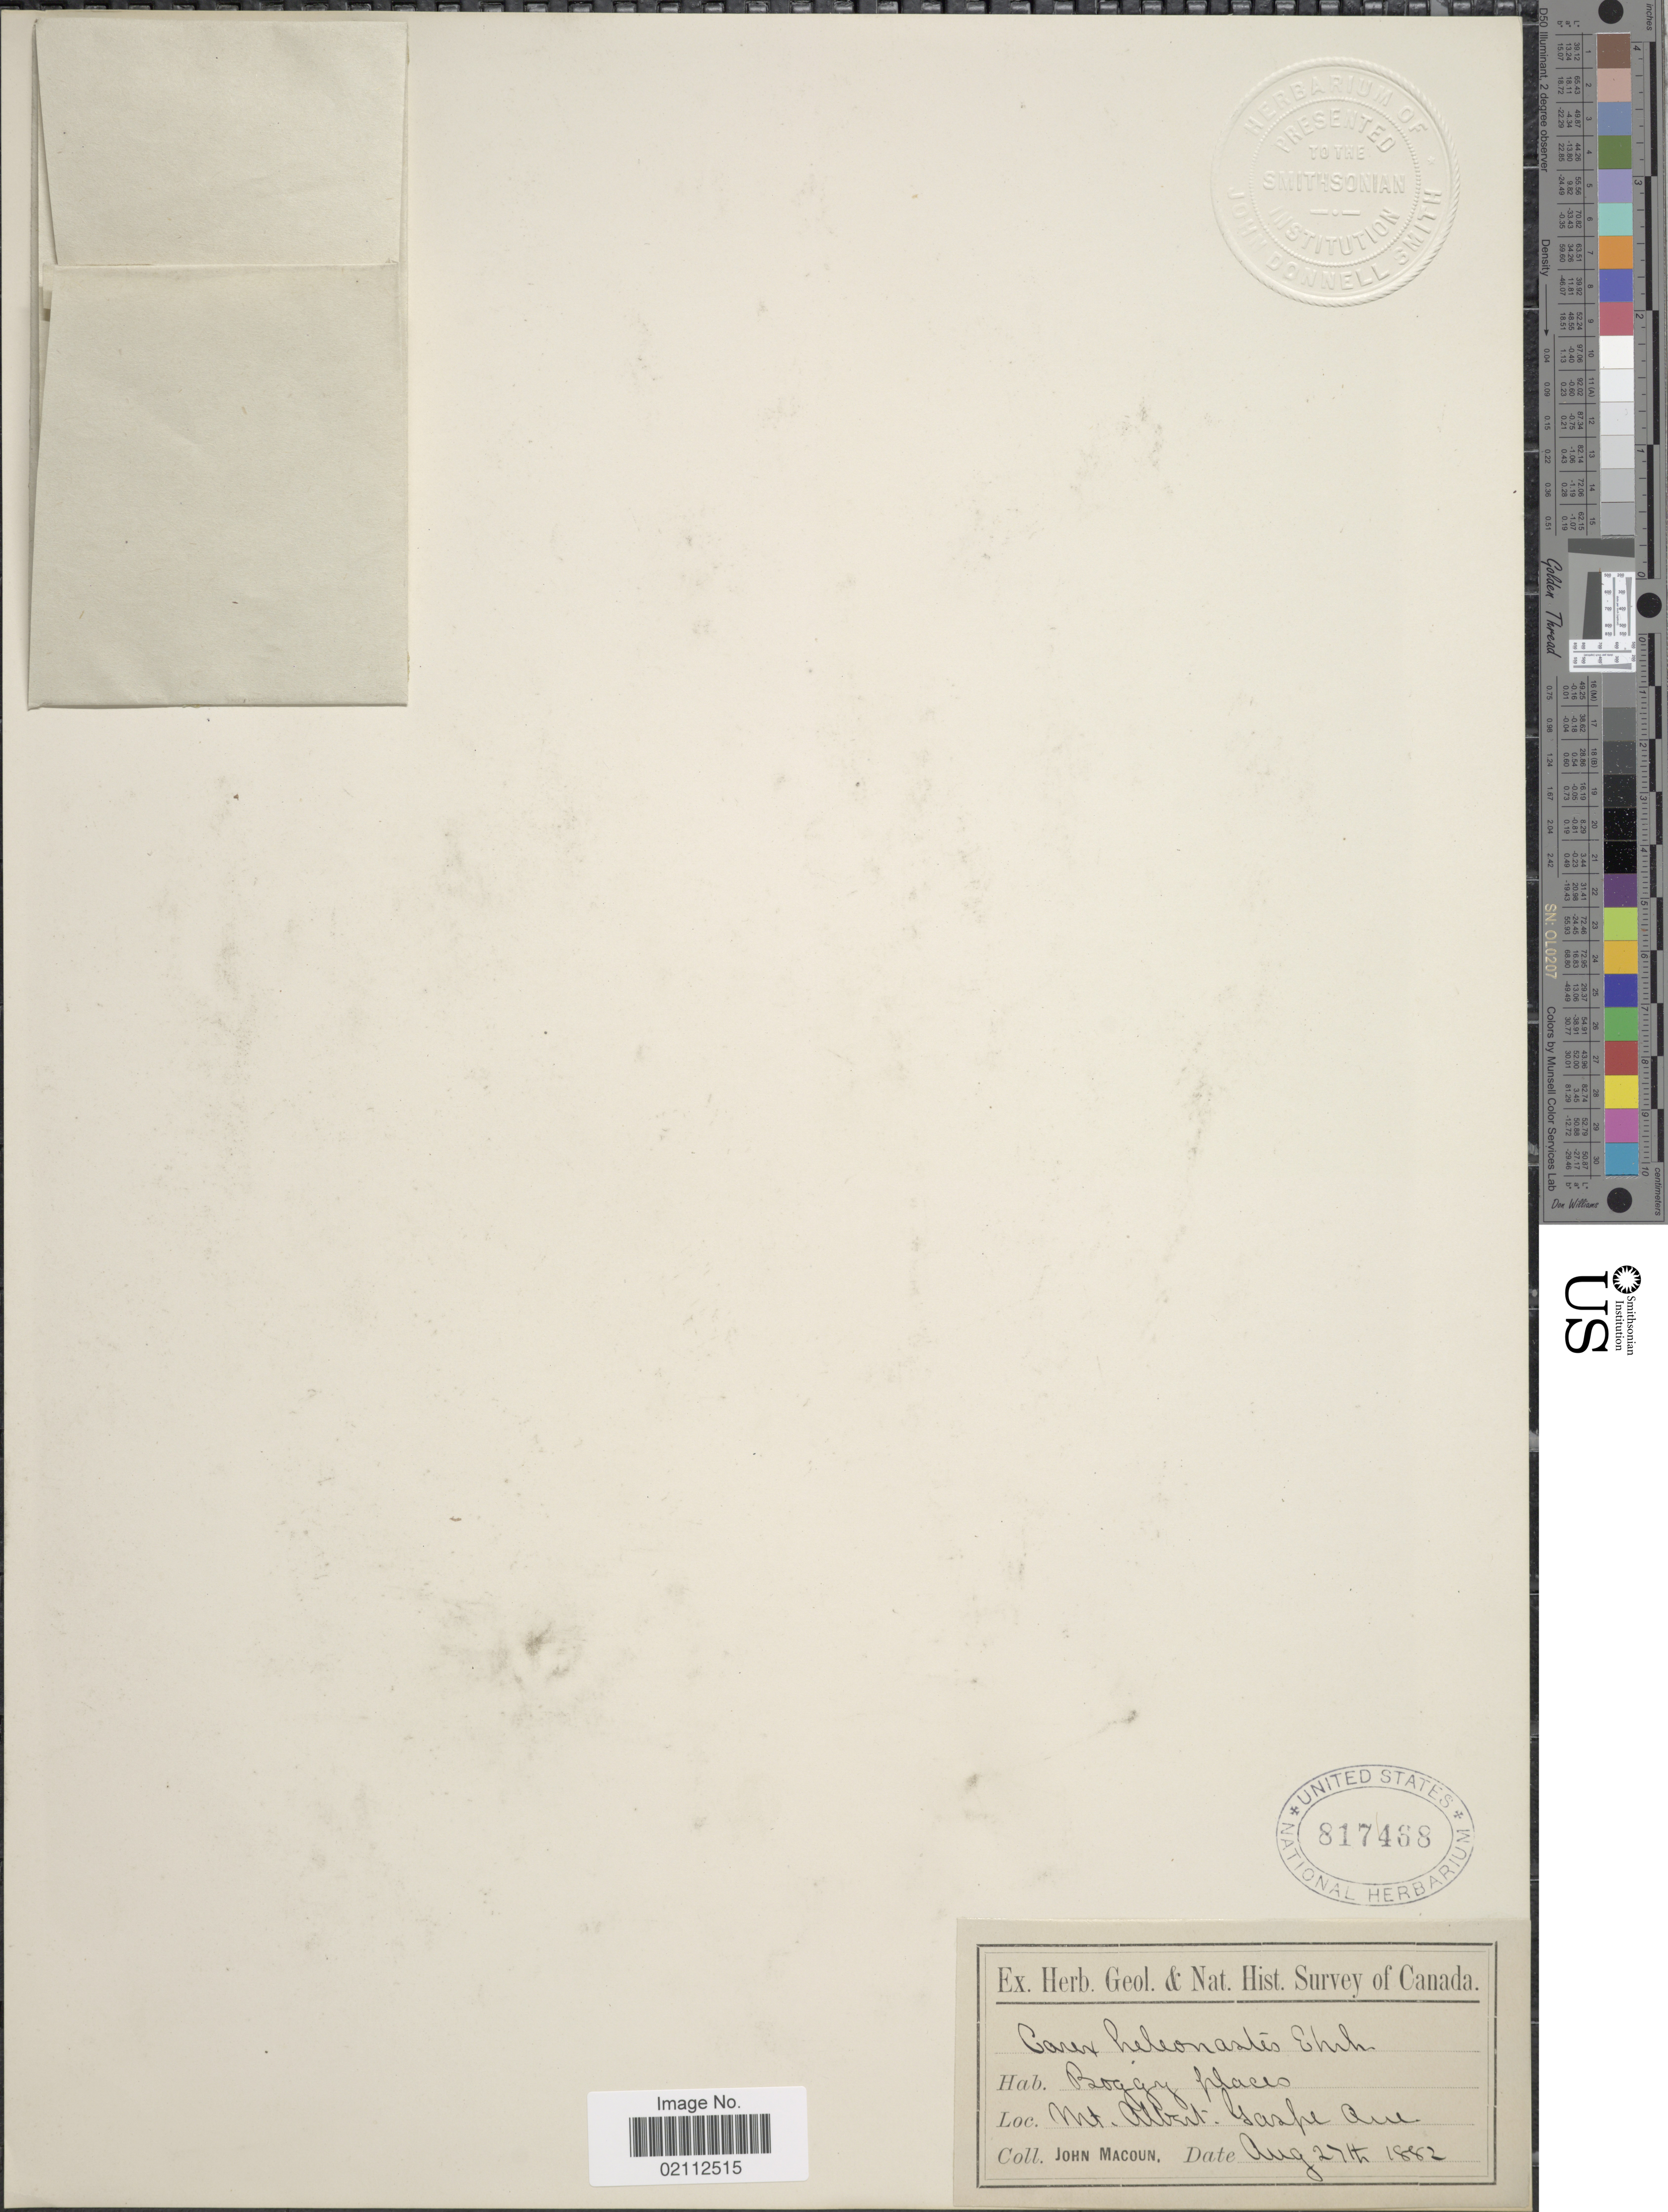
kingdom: Plantae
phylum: Tracheophyta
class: Liliopsida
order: Poales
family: Cyperaceae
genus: Carex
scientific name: Carex heleonastes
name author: Ehrh. ex L. f.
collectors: J. Macoun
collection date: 1882-08-27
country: Canada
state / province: Quebec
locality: Mt. Albert, Gaspe, boggy places.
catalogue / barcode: US 817468